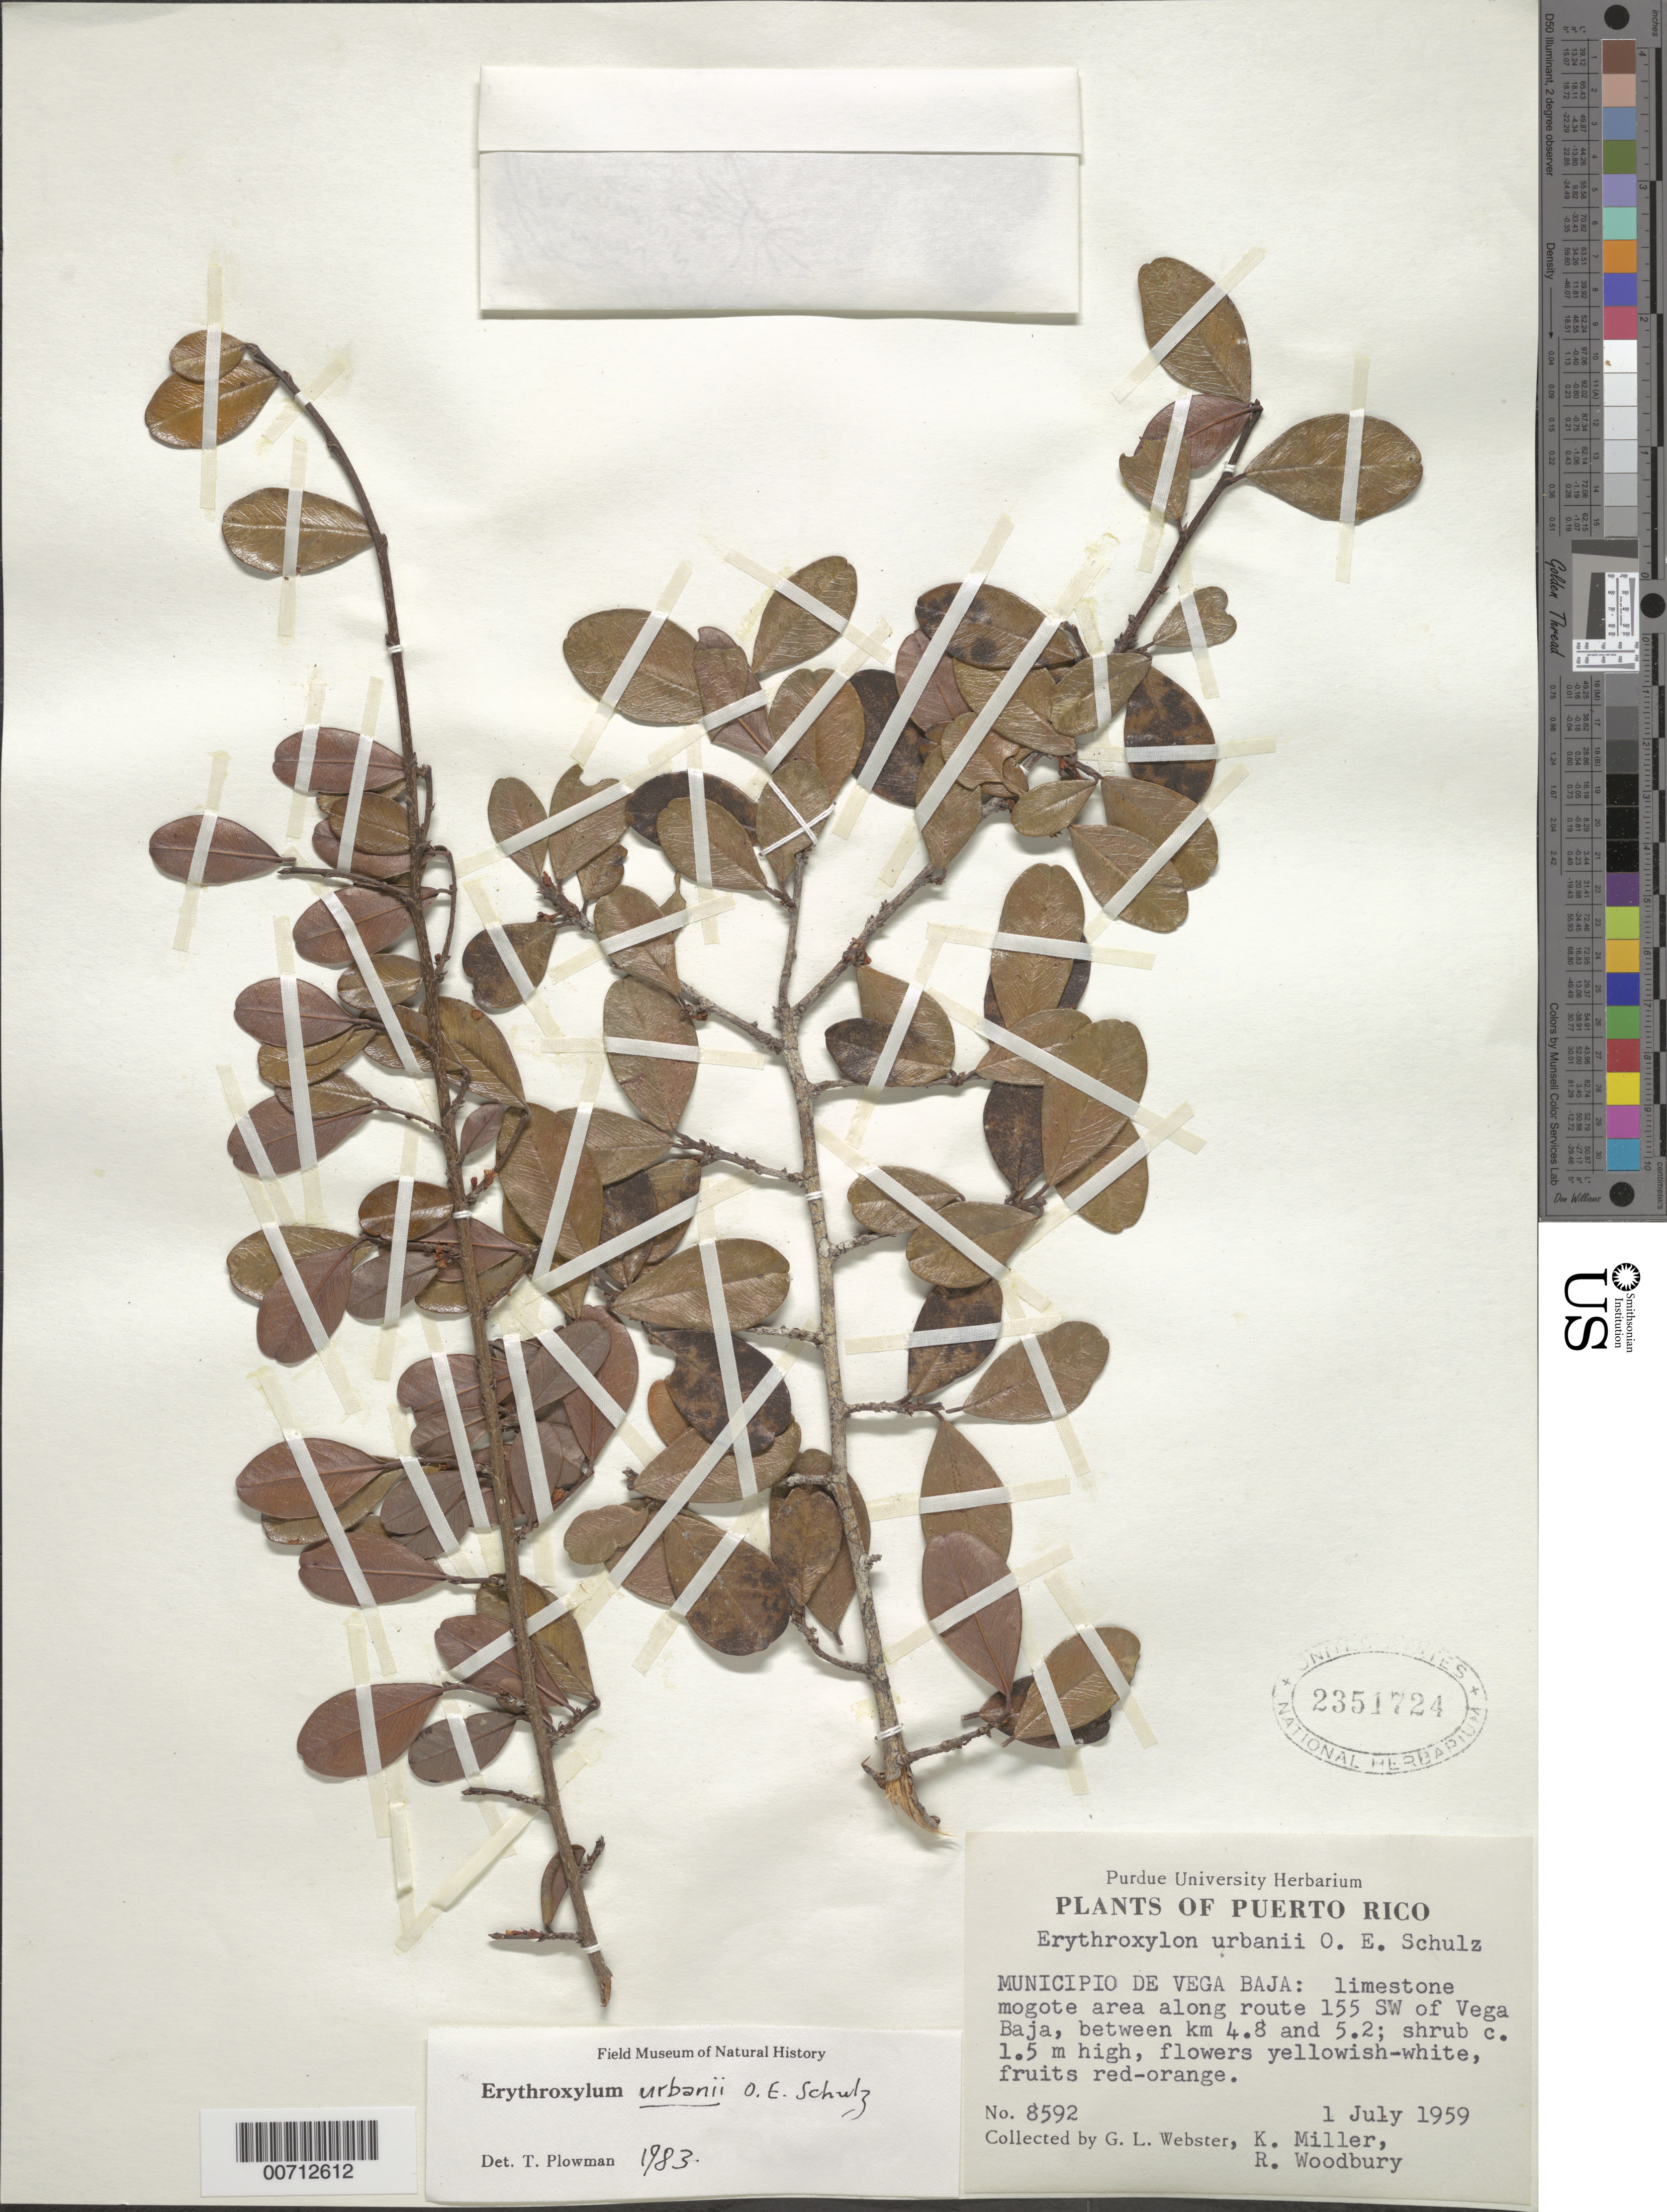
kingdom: Plantae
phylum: Tracheophyta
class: Magnoliopsida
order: Malpighiales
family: Erythroxylaceae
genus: Erythroxylum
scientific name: Erythroxylum urbanii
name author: O.E. Schulz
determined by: Plowman, Timothy C.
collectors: G. L. Webster, K. I. Miller & R. O. Woodbury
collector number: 8592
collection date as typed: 01 Jul 1959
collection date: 1959-07-01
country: Puerto Rico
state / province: Vega Baja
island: Greater Antilles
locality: Along Rt 155 SW of Vega Baja, btw km 4.8 and 5.2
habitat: Limestone mogote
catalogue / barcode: US 2351724